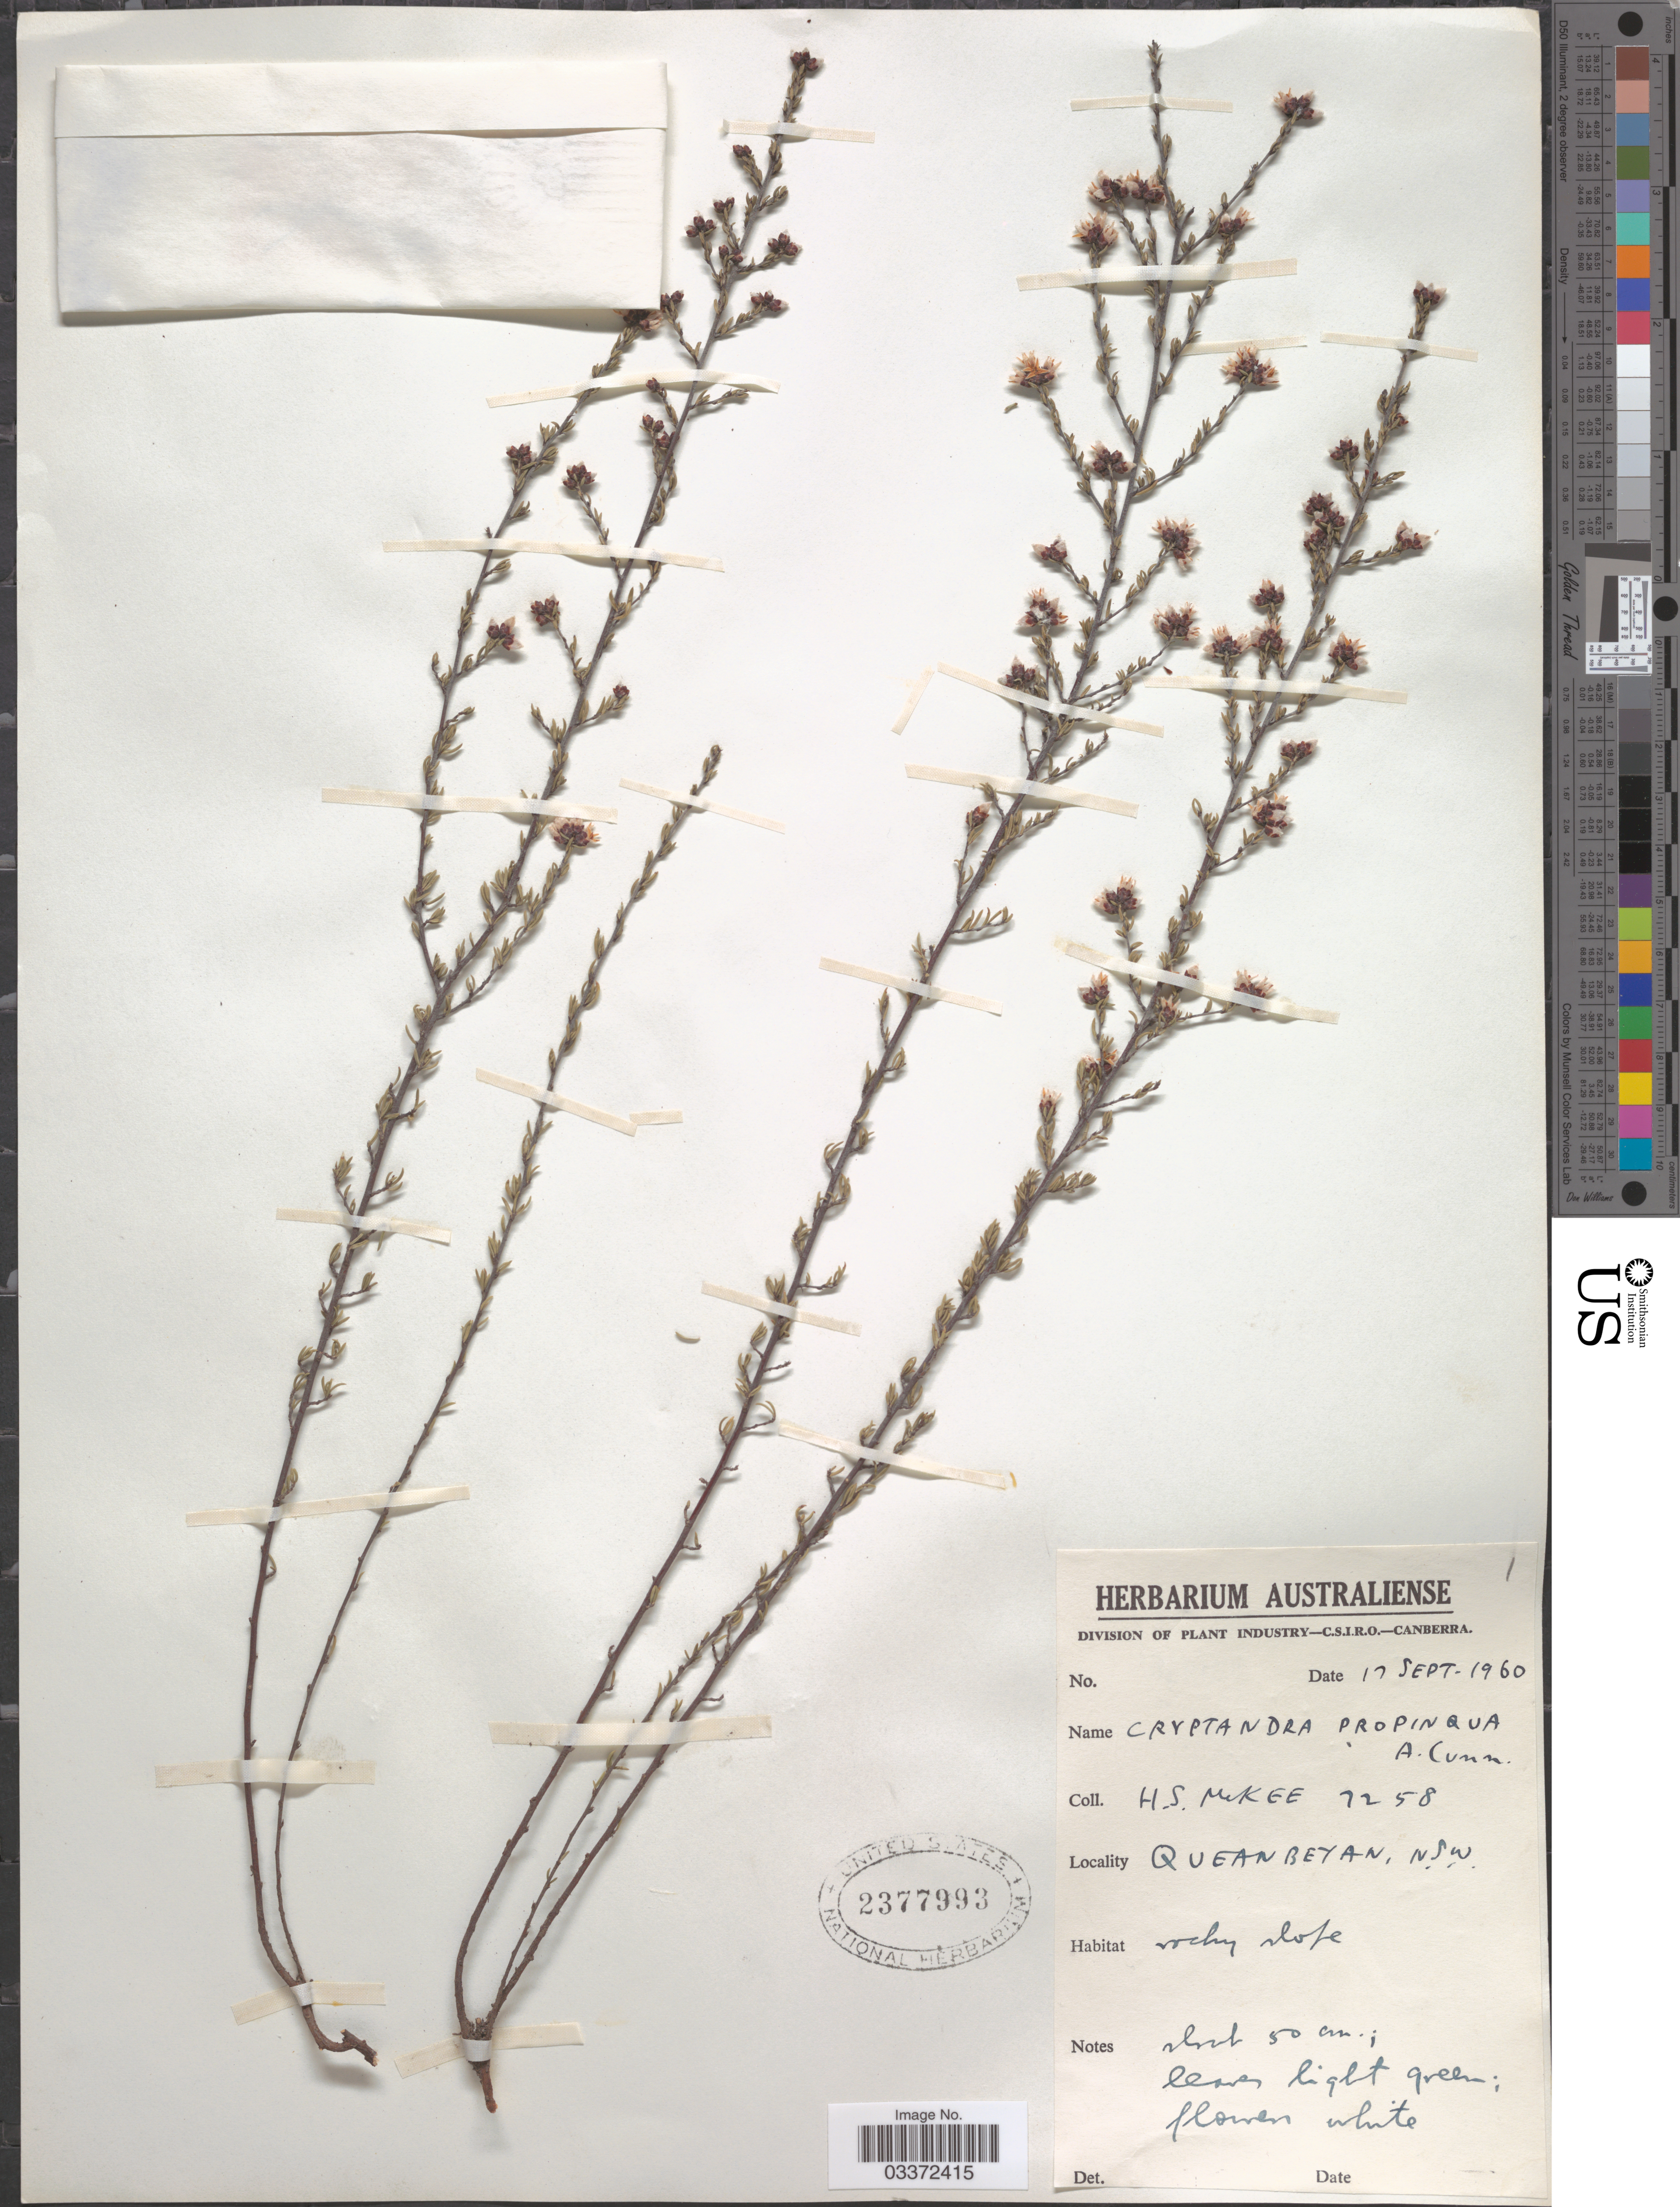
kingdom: Plantae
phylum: Tracheophyta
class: Magnoliopsida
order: Rosales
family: Rhamnaceae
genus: Cryptandra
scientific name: Cryptandra propinqua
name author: A. Cunn. ex Fenzl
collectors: H. S. McKee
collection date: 1960-09-17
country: Australia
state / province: New South Wales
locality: Queanbeyan.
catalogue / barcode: US 2377993